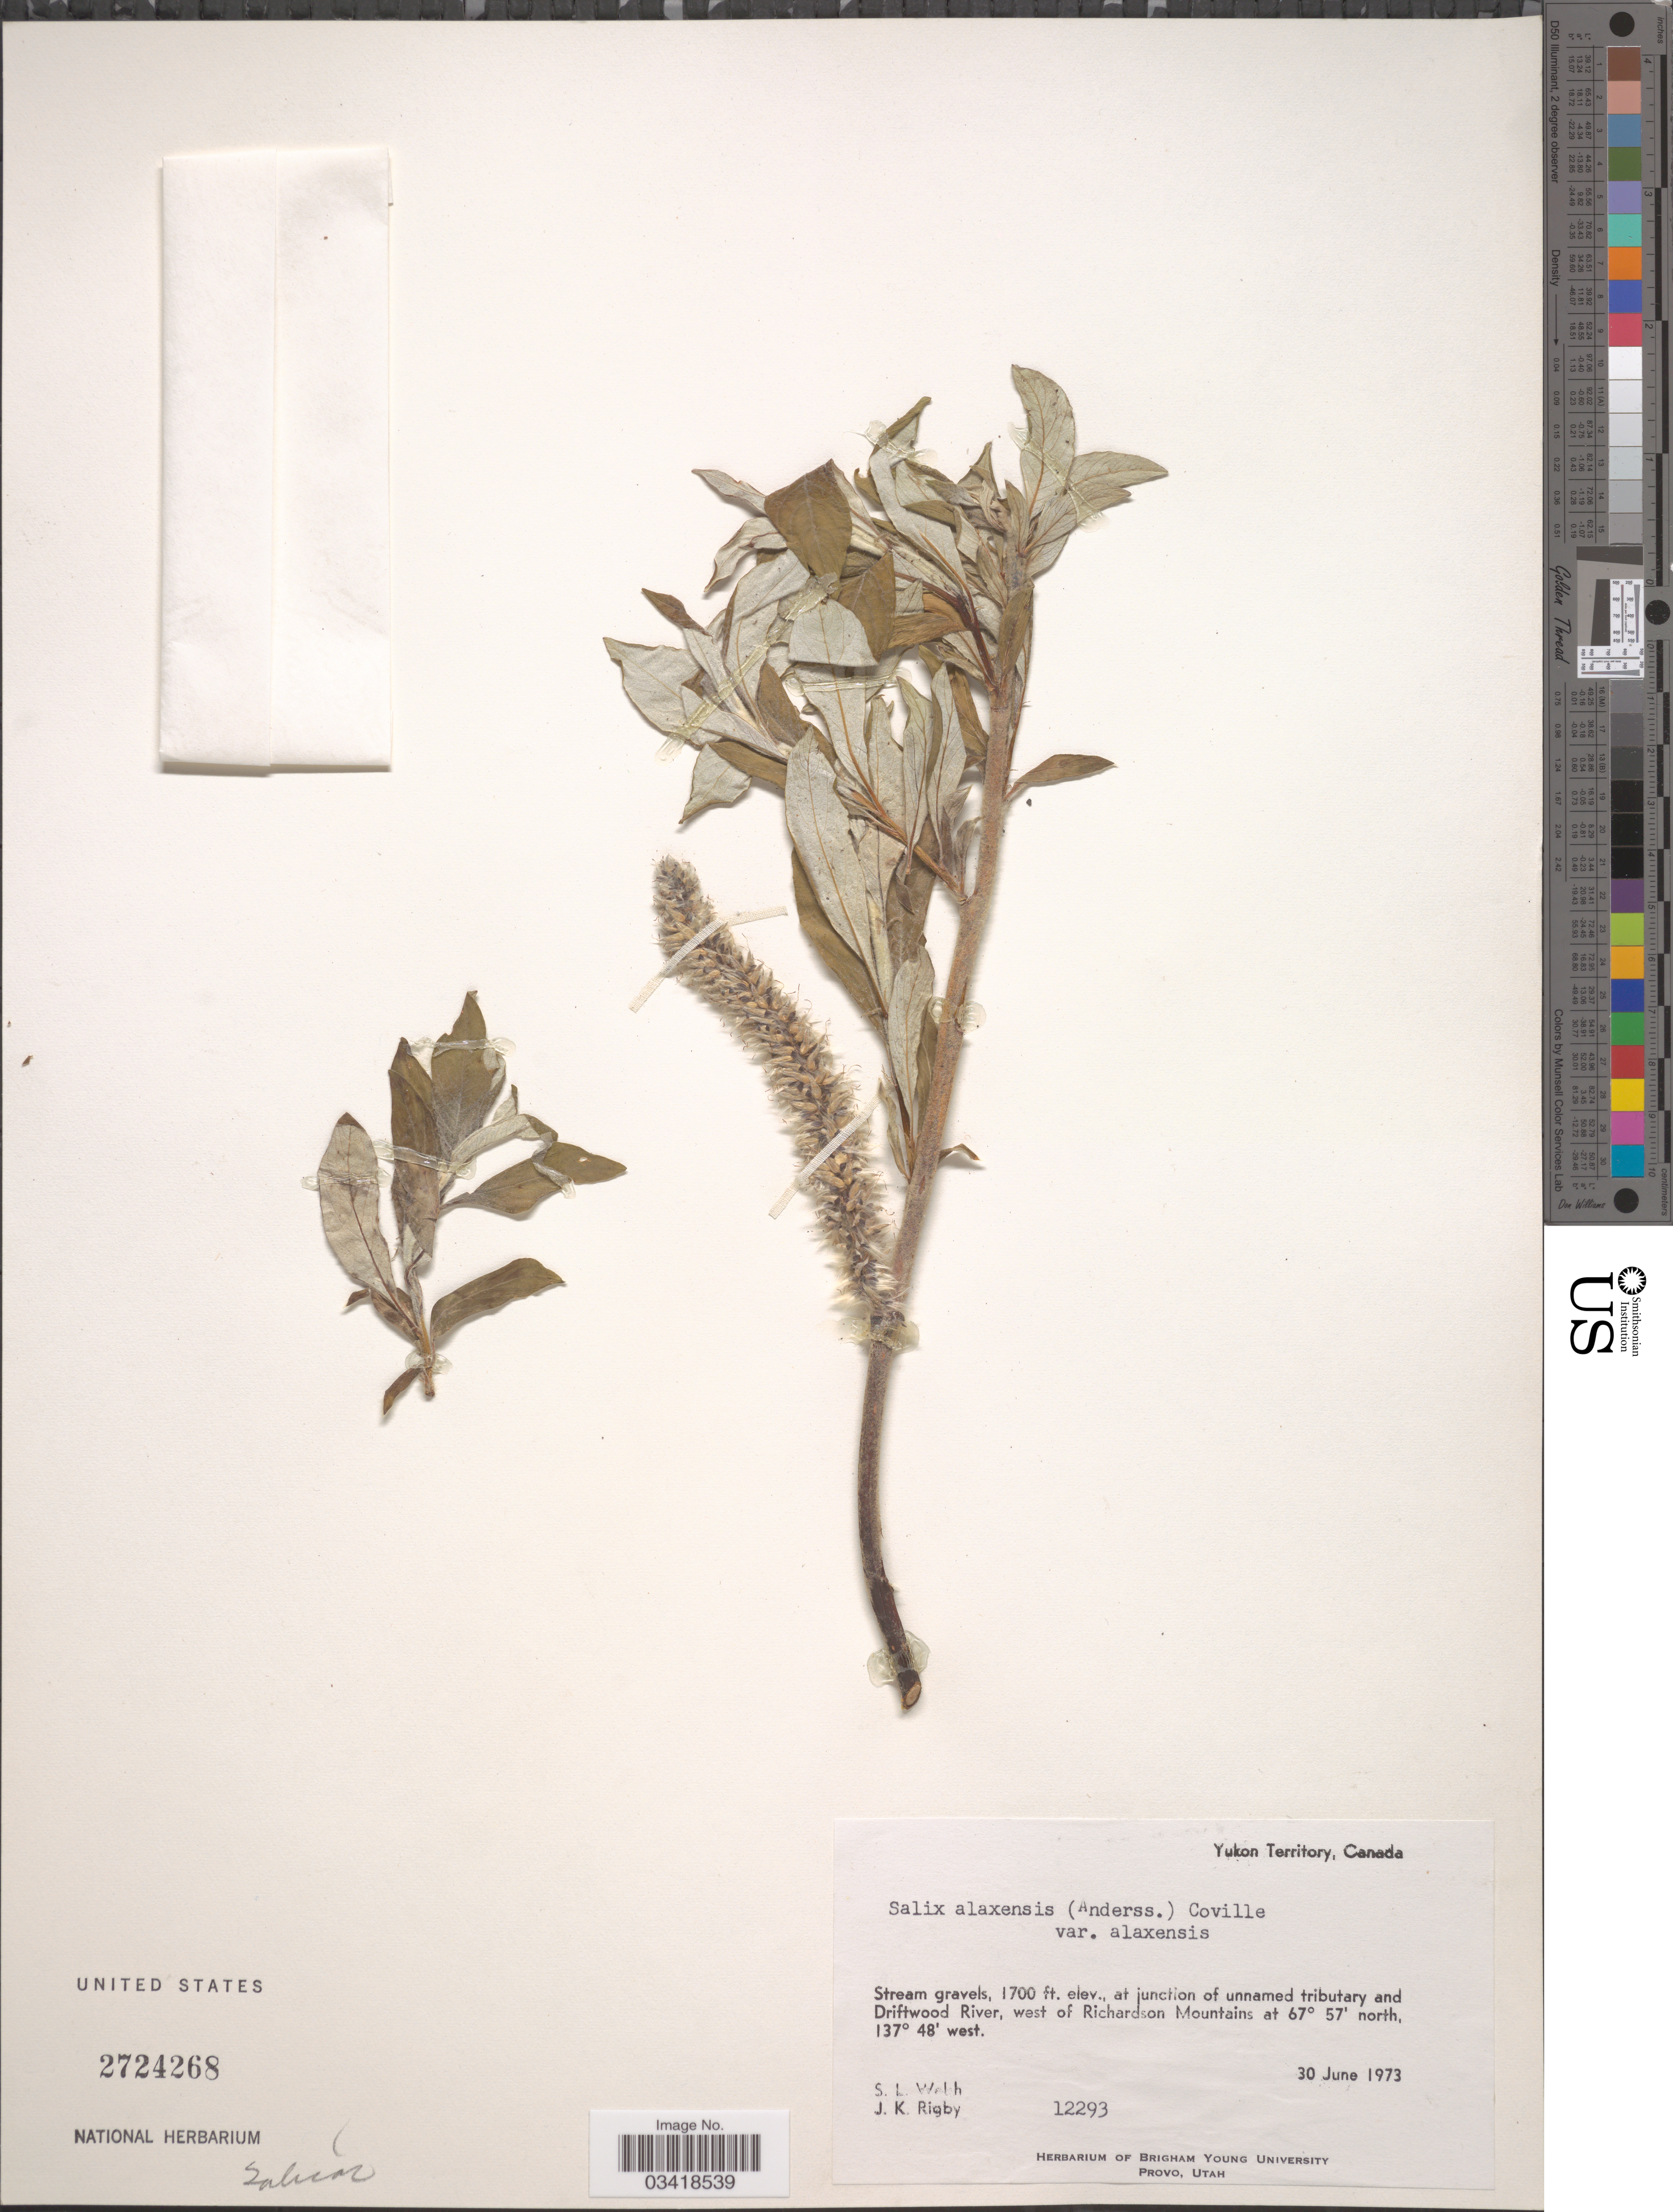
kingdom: Plantae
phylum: Tracheophyta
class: Magnoliopsida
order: Malpighiales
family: Salicaceae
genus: Salix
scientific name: Salix alaxensis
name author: (Andersson) Coville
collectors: S. Welsh & J. Rigby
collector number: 12293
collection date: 1973-06-30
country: Canada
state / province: Yukon Territory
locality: Stream gravels, at junction of unnamed tributary and Driftwood River, west of Richardson Mountains.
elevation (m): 518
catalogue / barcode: US 2724268